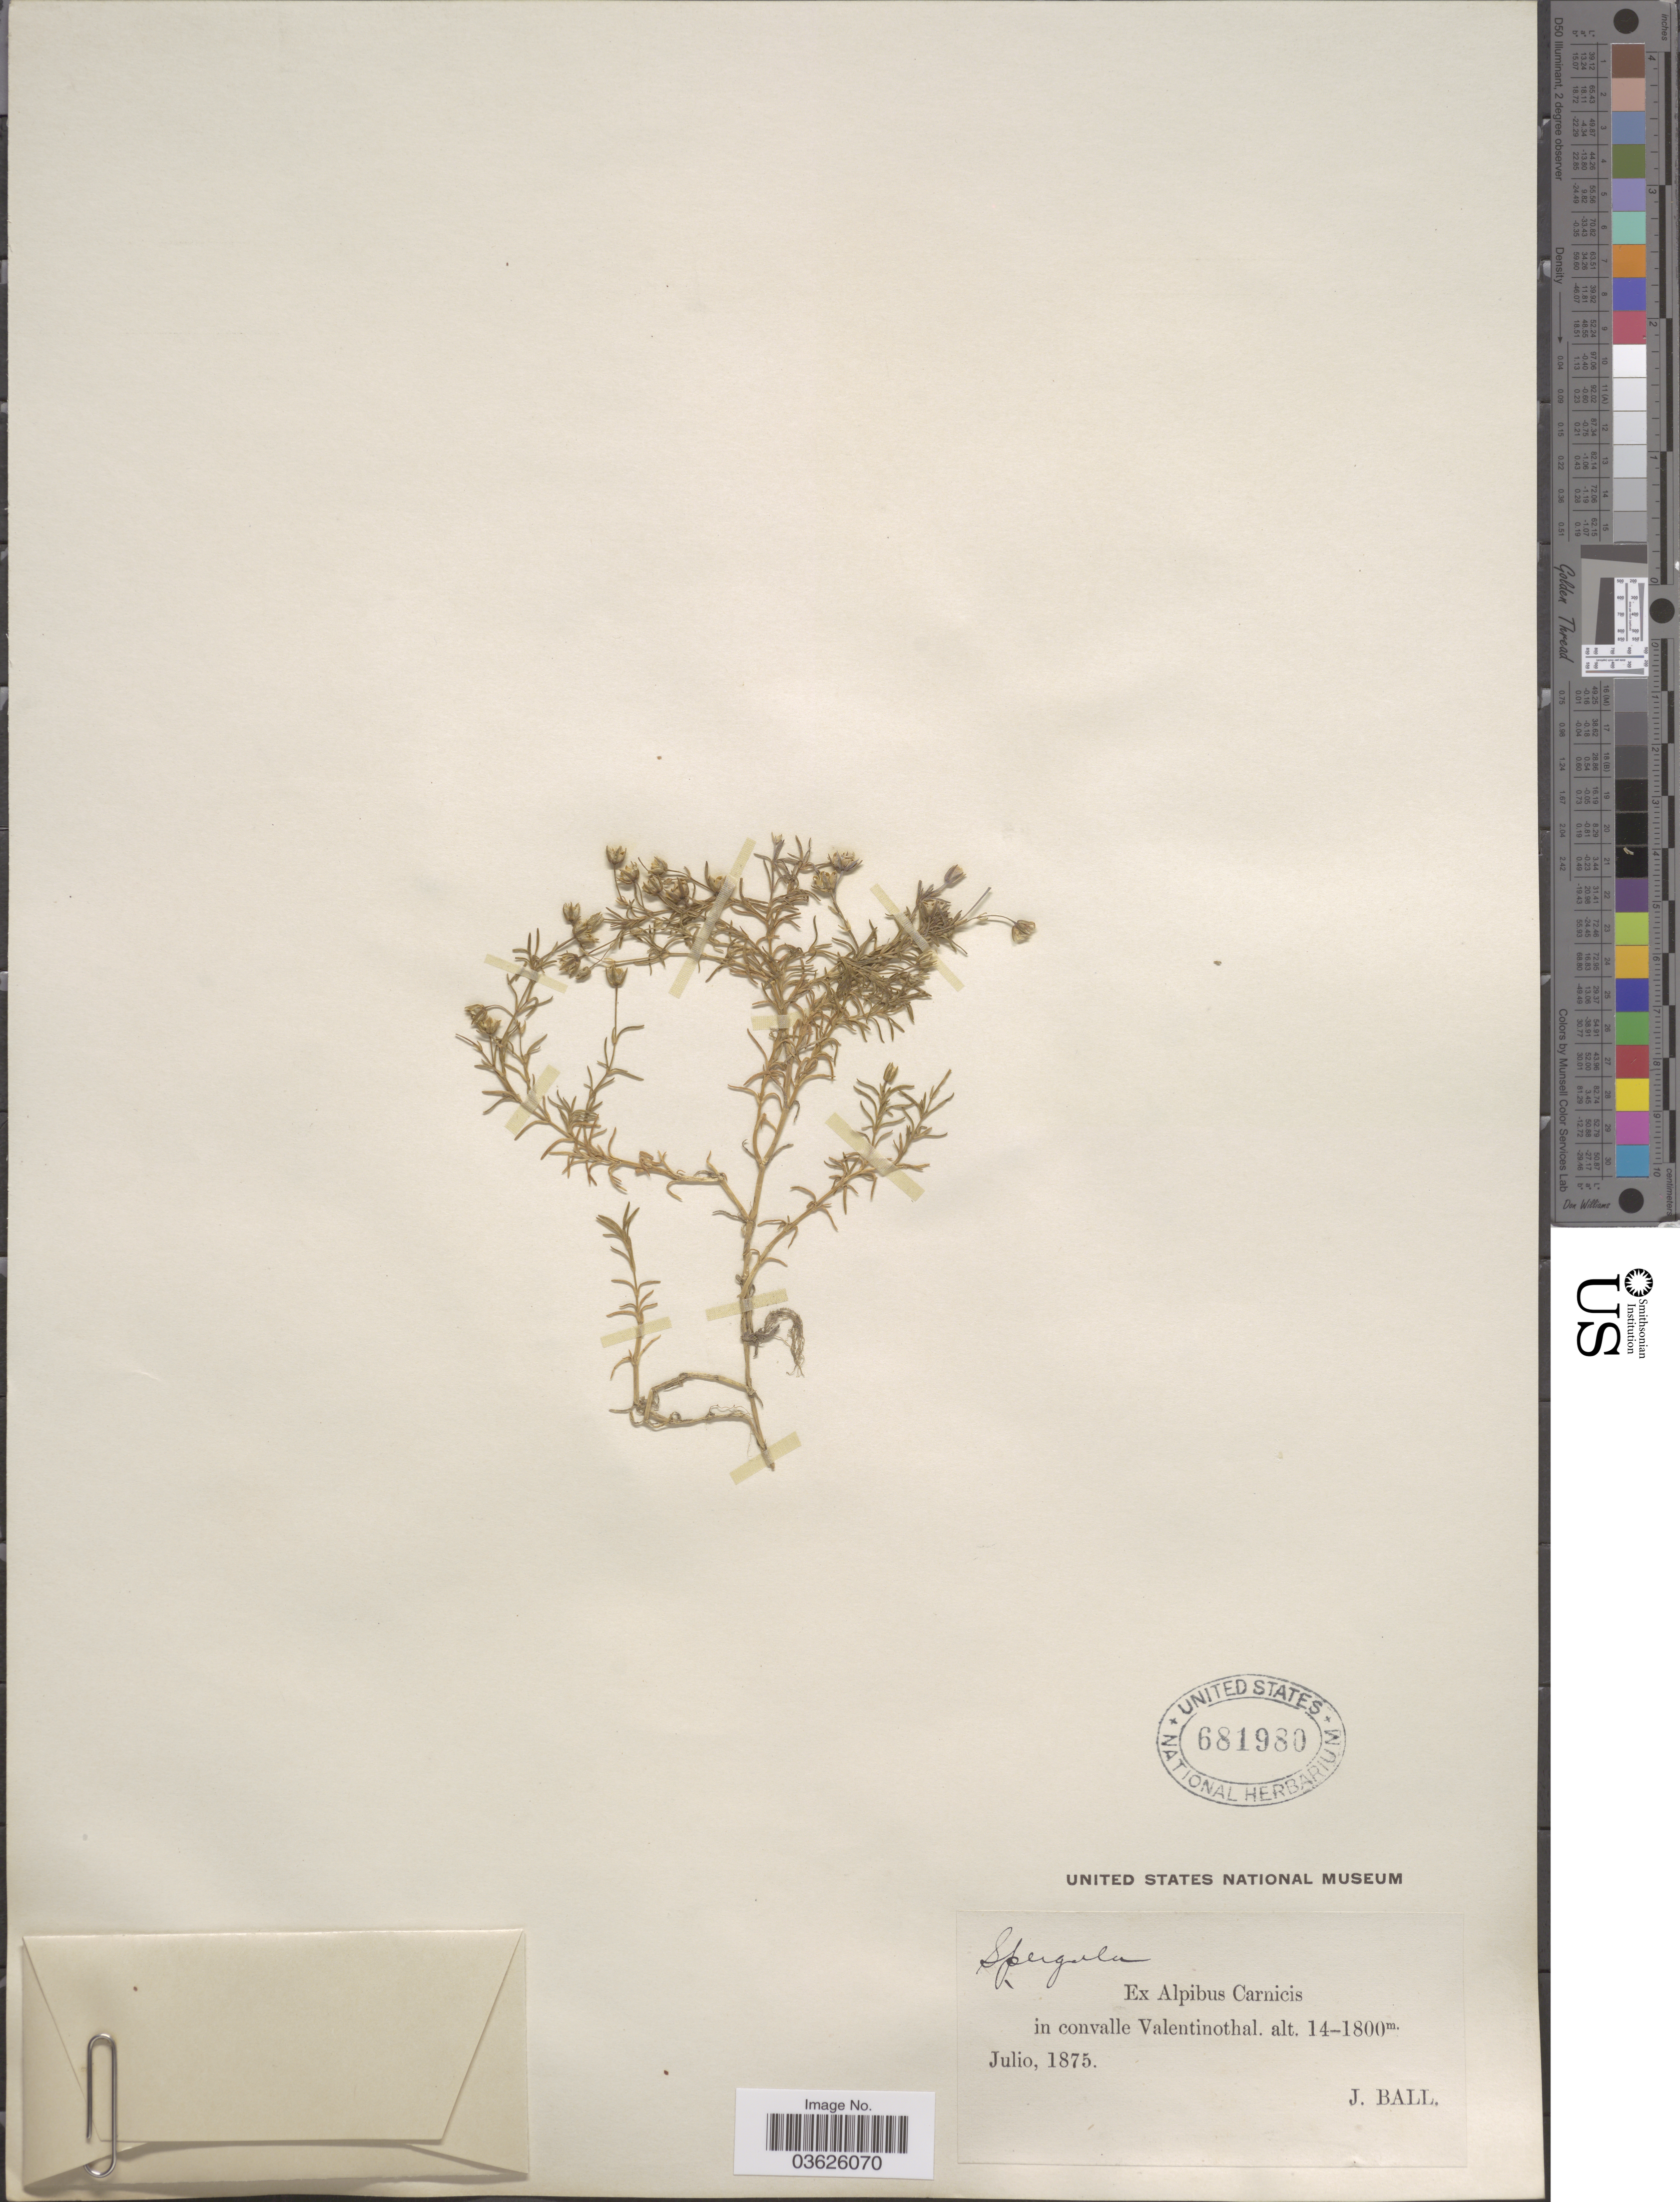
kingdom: Plantae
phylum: Tracheophyta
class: Magnoliopsida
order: Caryophyllales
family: Caryophyllaceae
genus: Tissa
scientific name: Tissa sp.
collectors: J. Ball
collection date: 1875-07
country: Italy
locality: Ex Alpibus Carnicis in convalle Valentinothal.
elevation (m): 1400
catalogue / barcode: US 681980